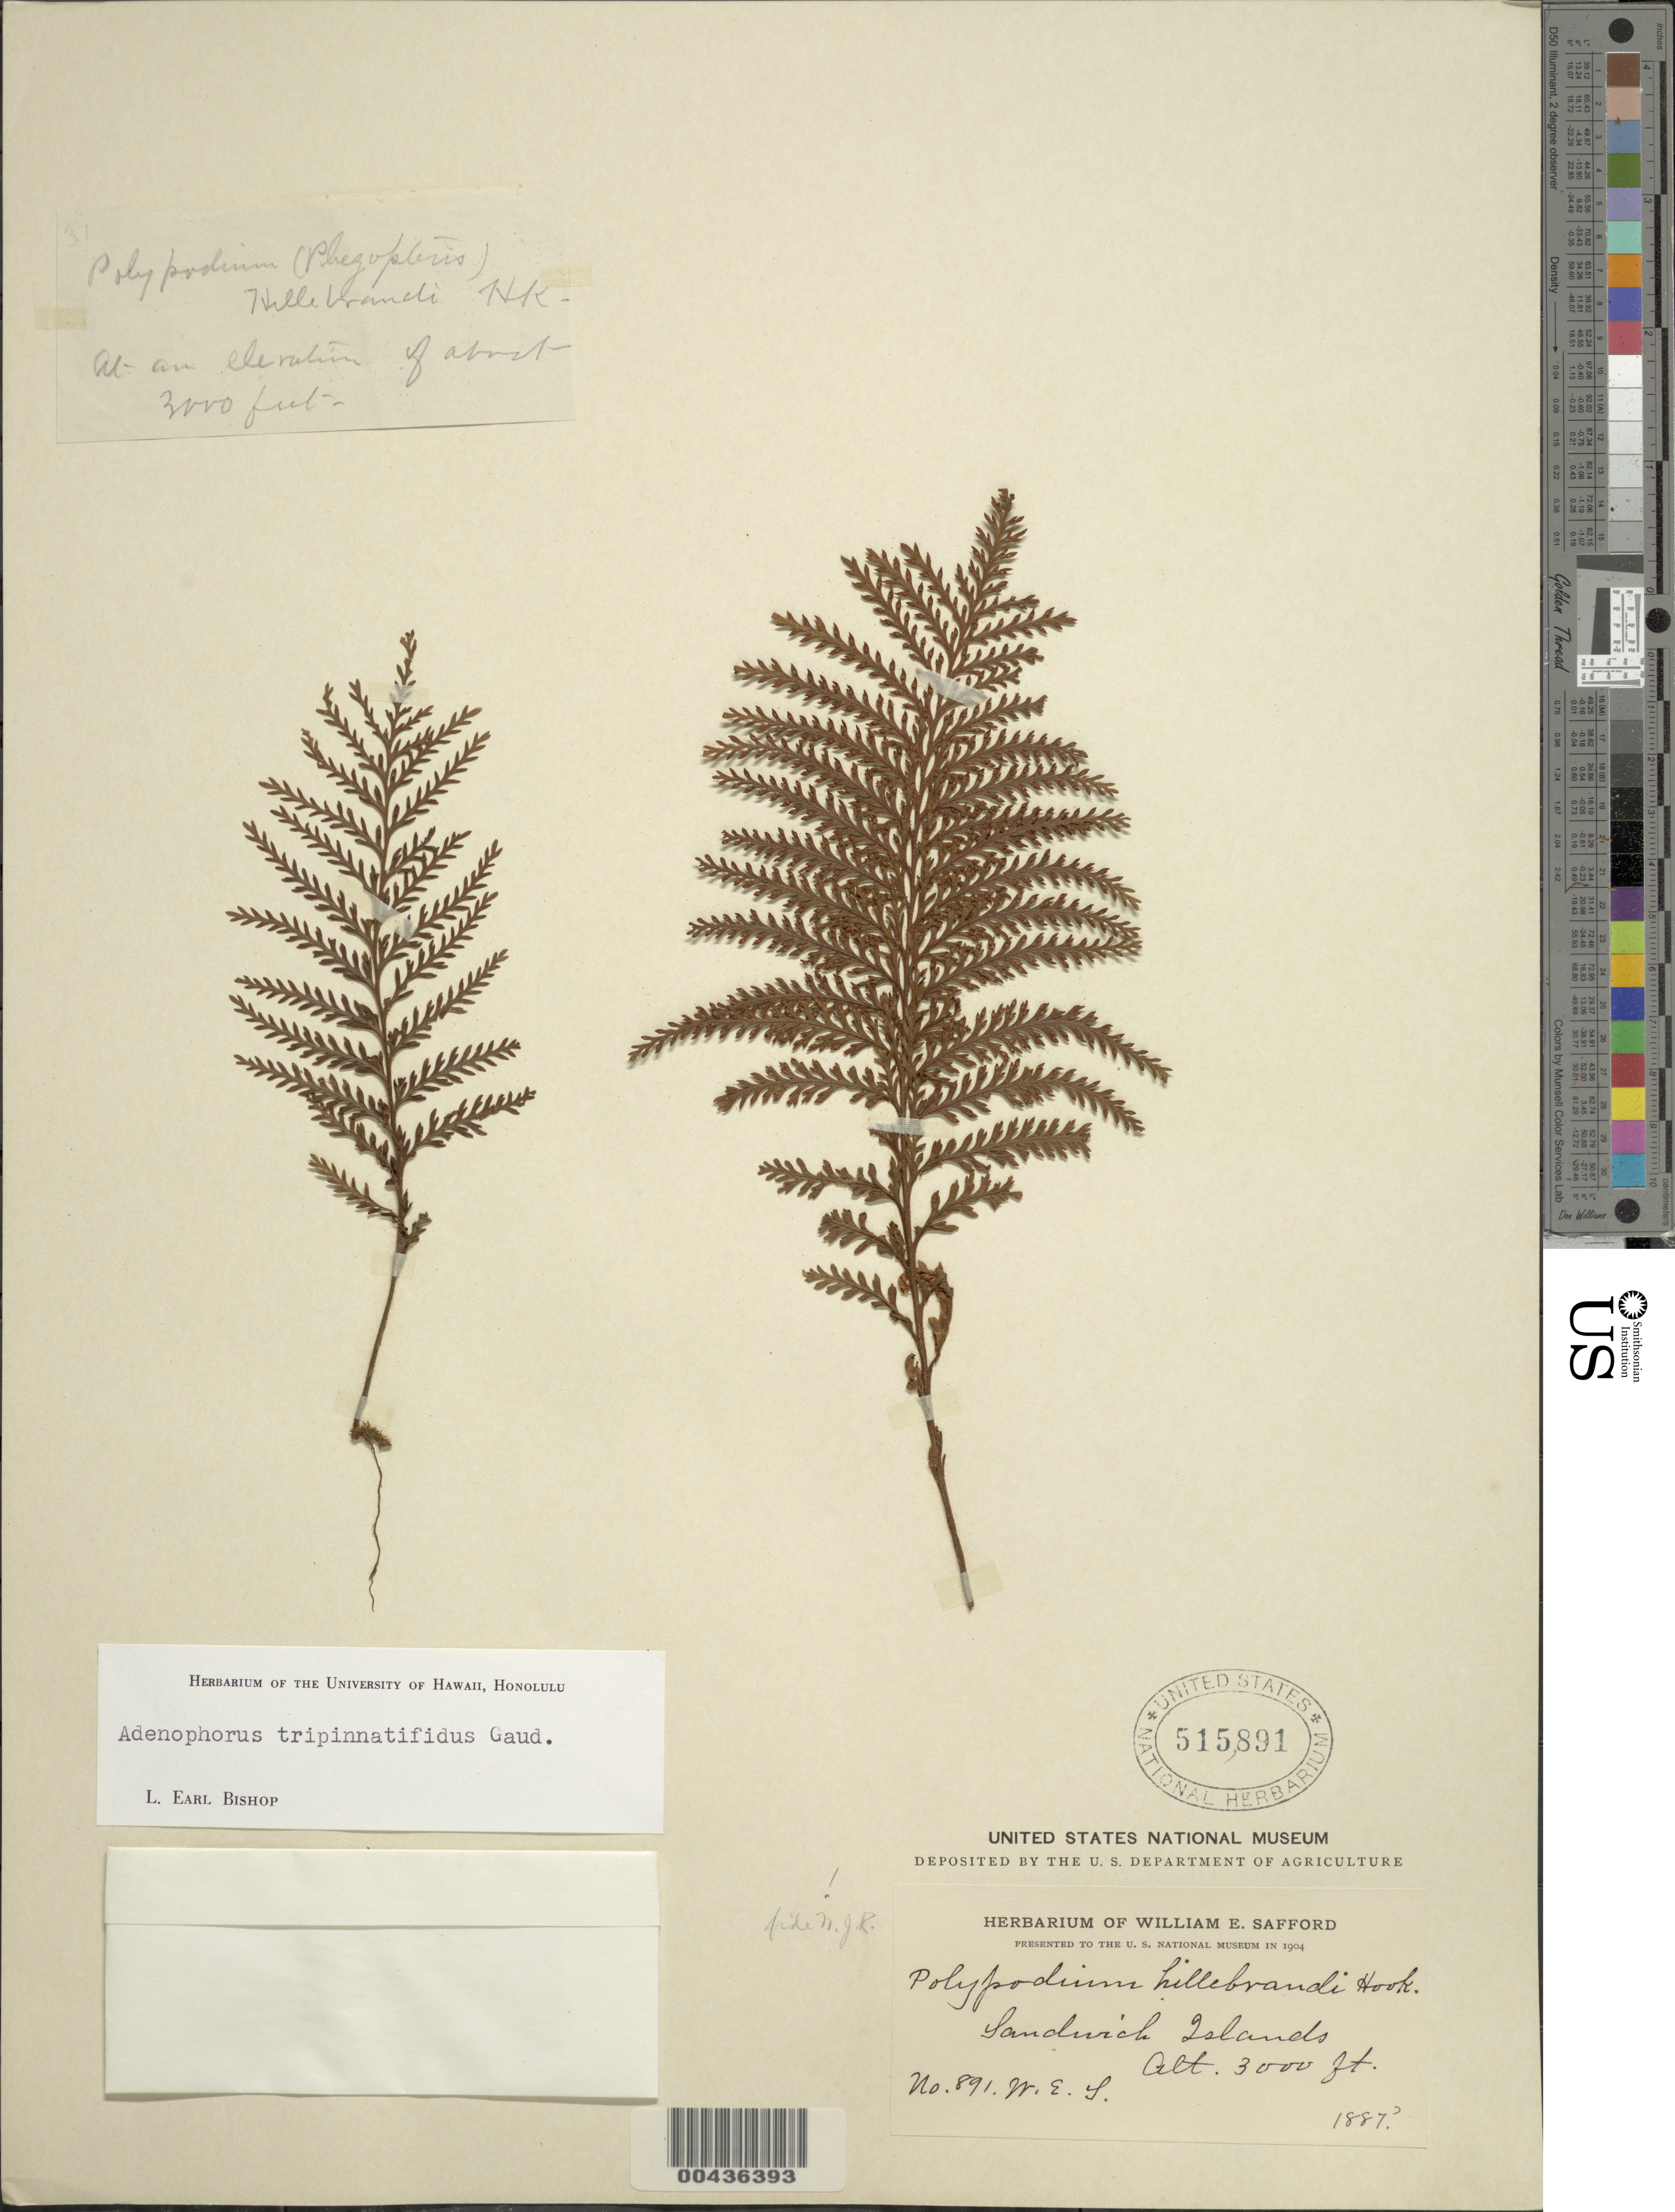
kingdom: Plantae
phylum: Tracheophyta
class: Polypodiopsida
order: Polypodiales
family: Polypodiaceae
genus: Adenophorus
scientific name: Adenophorus tripinnatifidus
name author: Gaudich.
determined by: Bishop, L. E.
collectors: W. E. Safford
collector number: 891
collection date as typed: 1887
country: United States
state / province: Hawaii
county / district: Honolulu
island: Oahu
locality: Sandwich Islands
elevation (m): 914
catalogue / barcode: US 515891